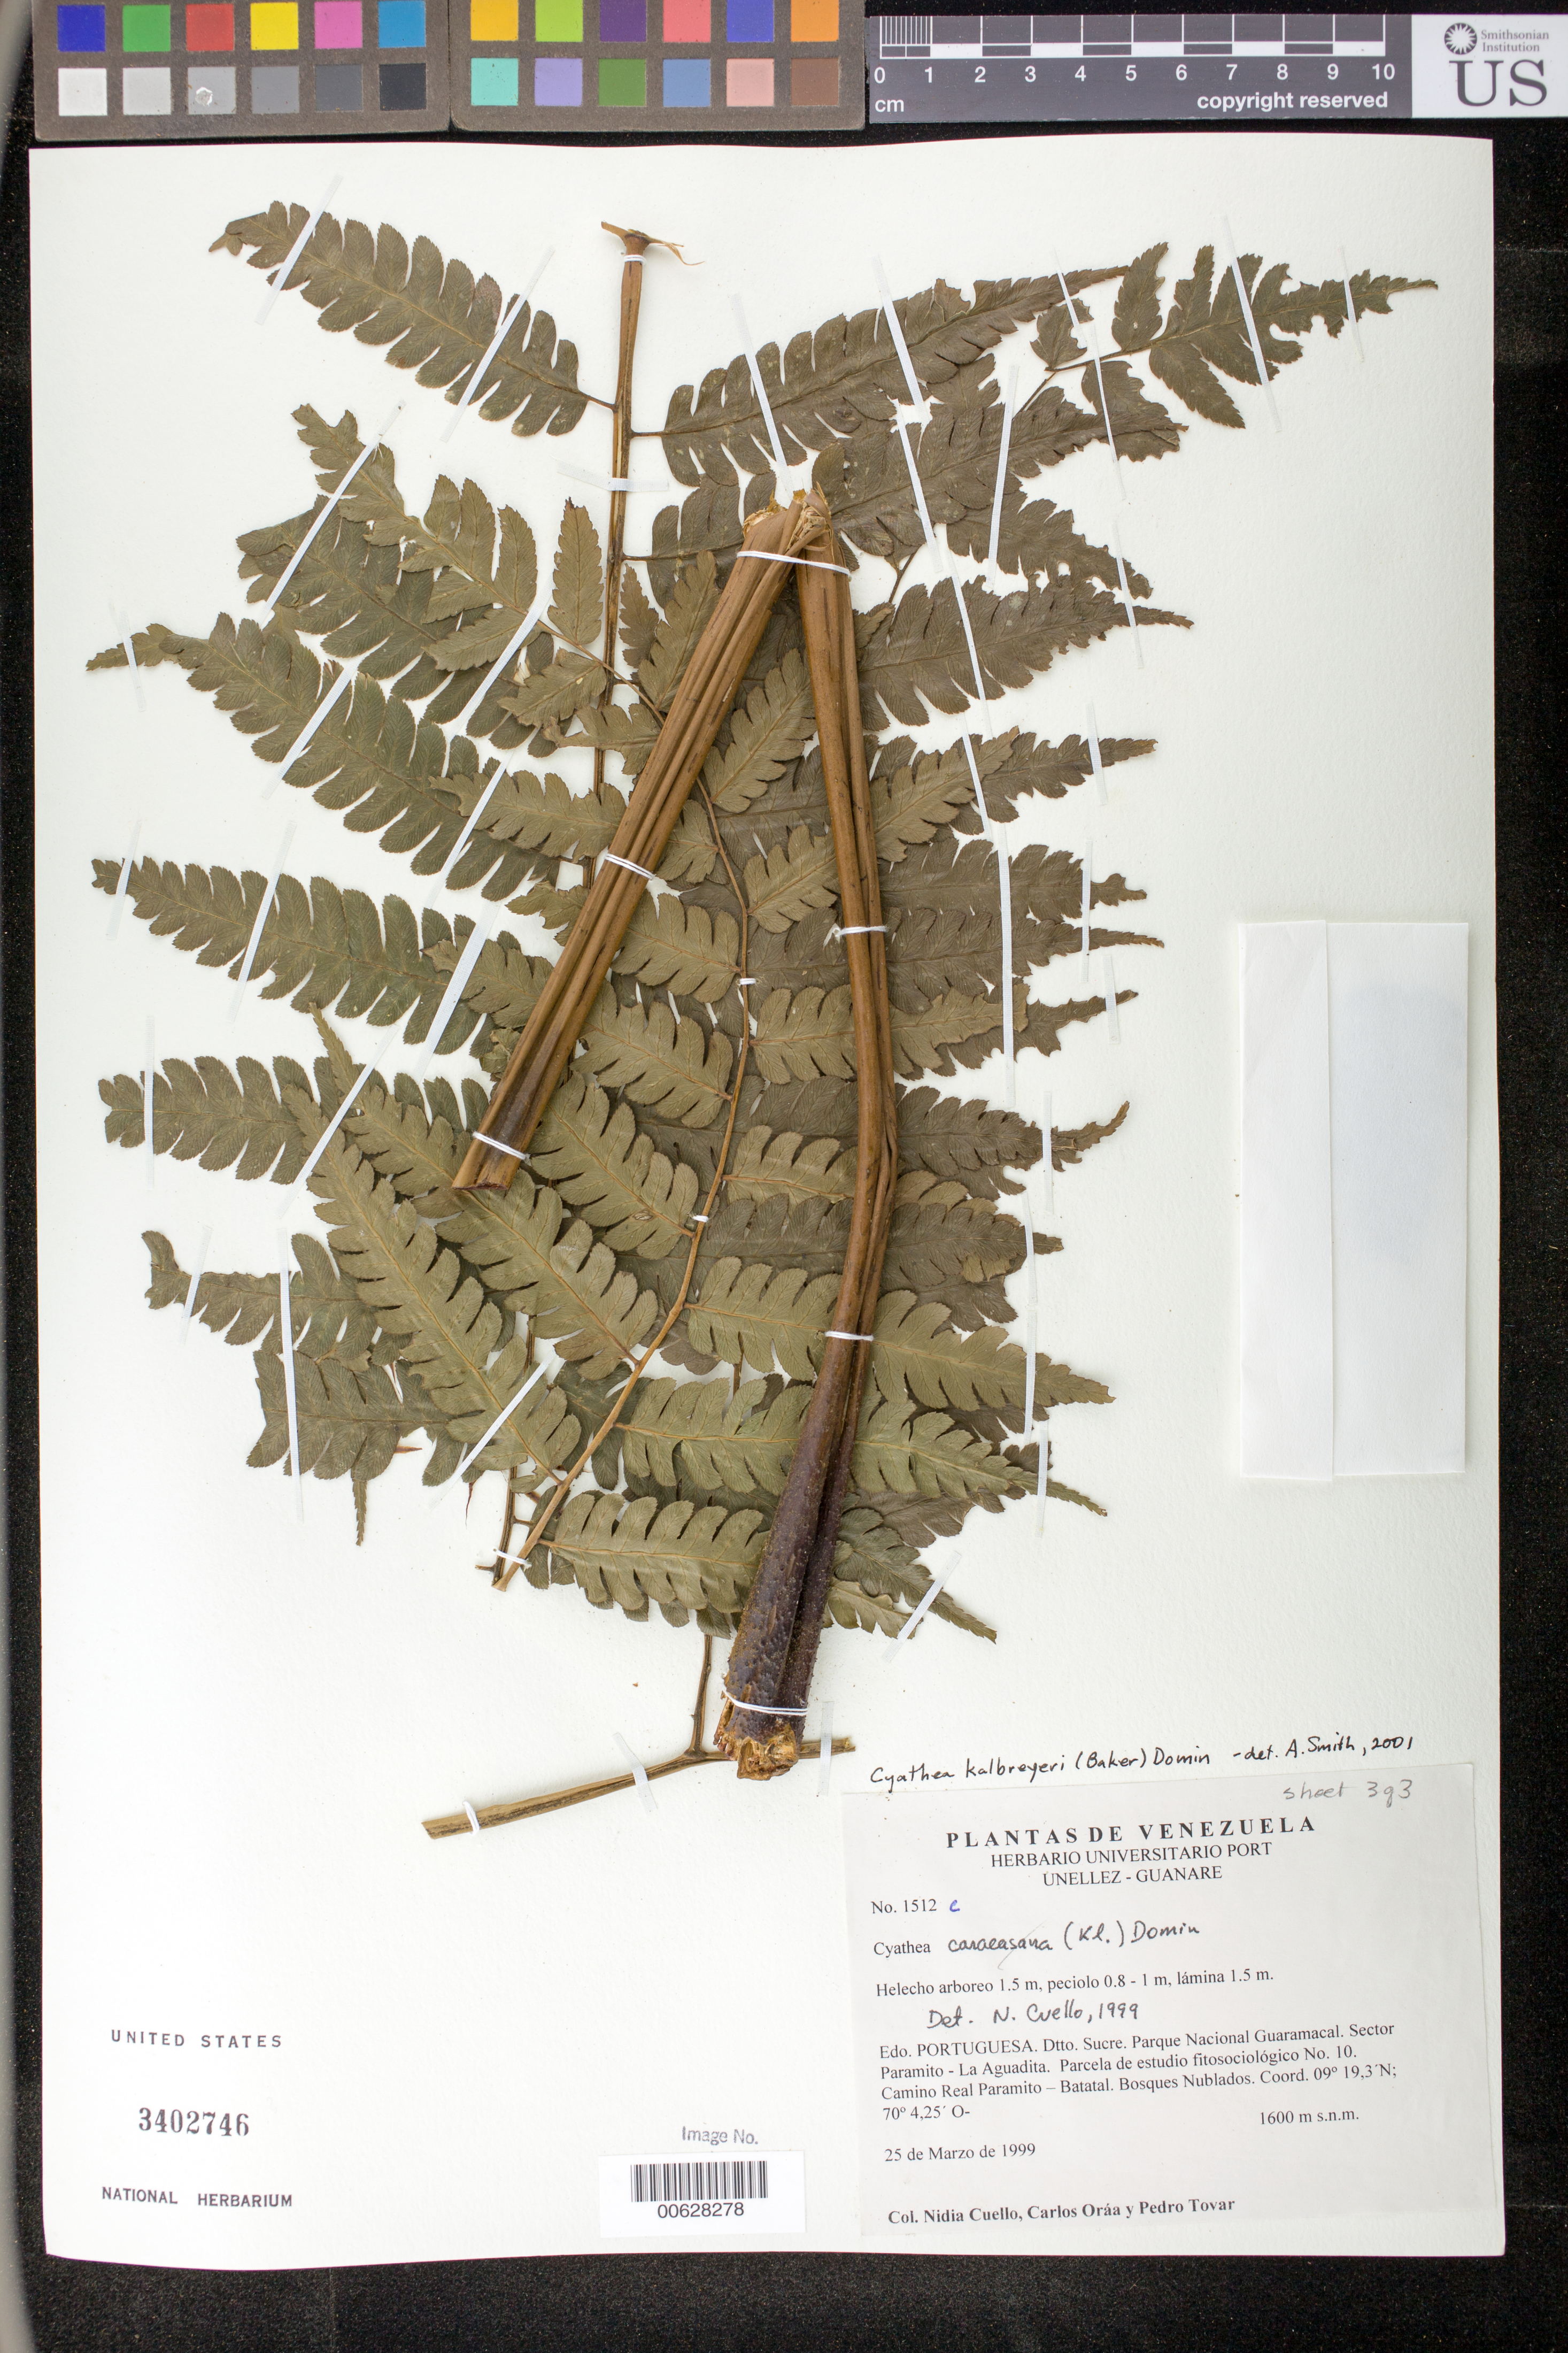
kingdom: Plantae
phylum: Tracheophyta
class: Polypodiopsida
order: Cyatheales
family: Cyatheaceae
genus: Cyathea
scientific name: Cyathea kalbreyeri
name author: (Baker) Domin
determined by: Smith, Alan R., (UC)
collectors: N. L. Cuello, C. Oráa & P. Tovar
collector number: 1512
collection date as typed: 25 Mar 1999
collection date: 1999-03-25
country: Venezuela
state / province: Portuguesa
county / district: Sucre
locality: Parque Nacional Guaramacal. Sector Paramito - La Aguadita. Camino Real Paramito - Batatal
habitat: Bosques nublados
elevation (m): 1600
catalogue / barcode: US 3402746